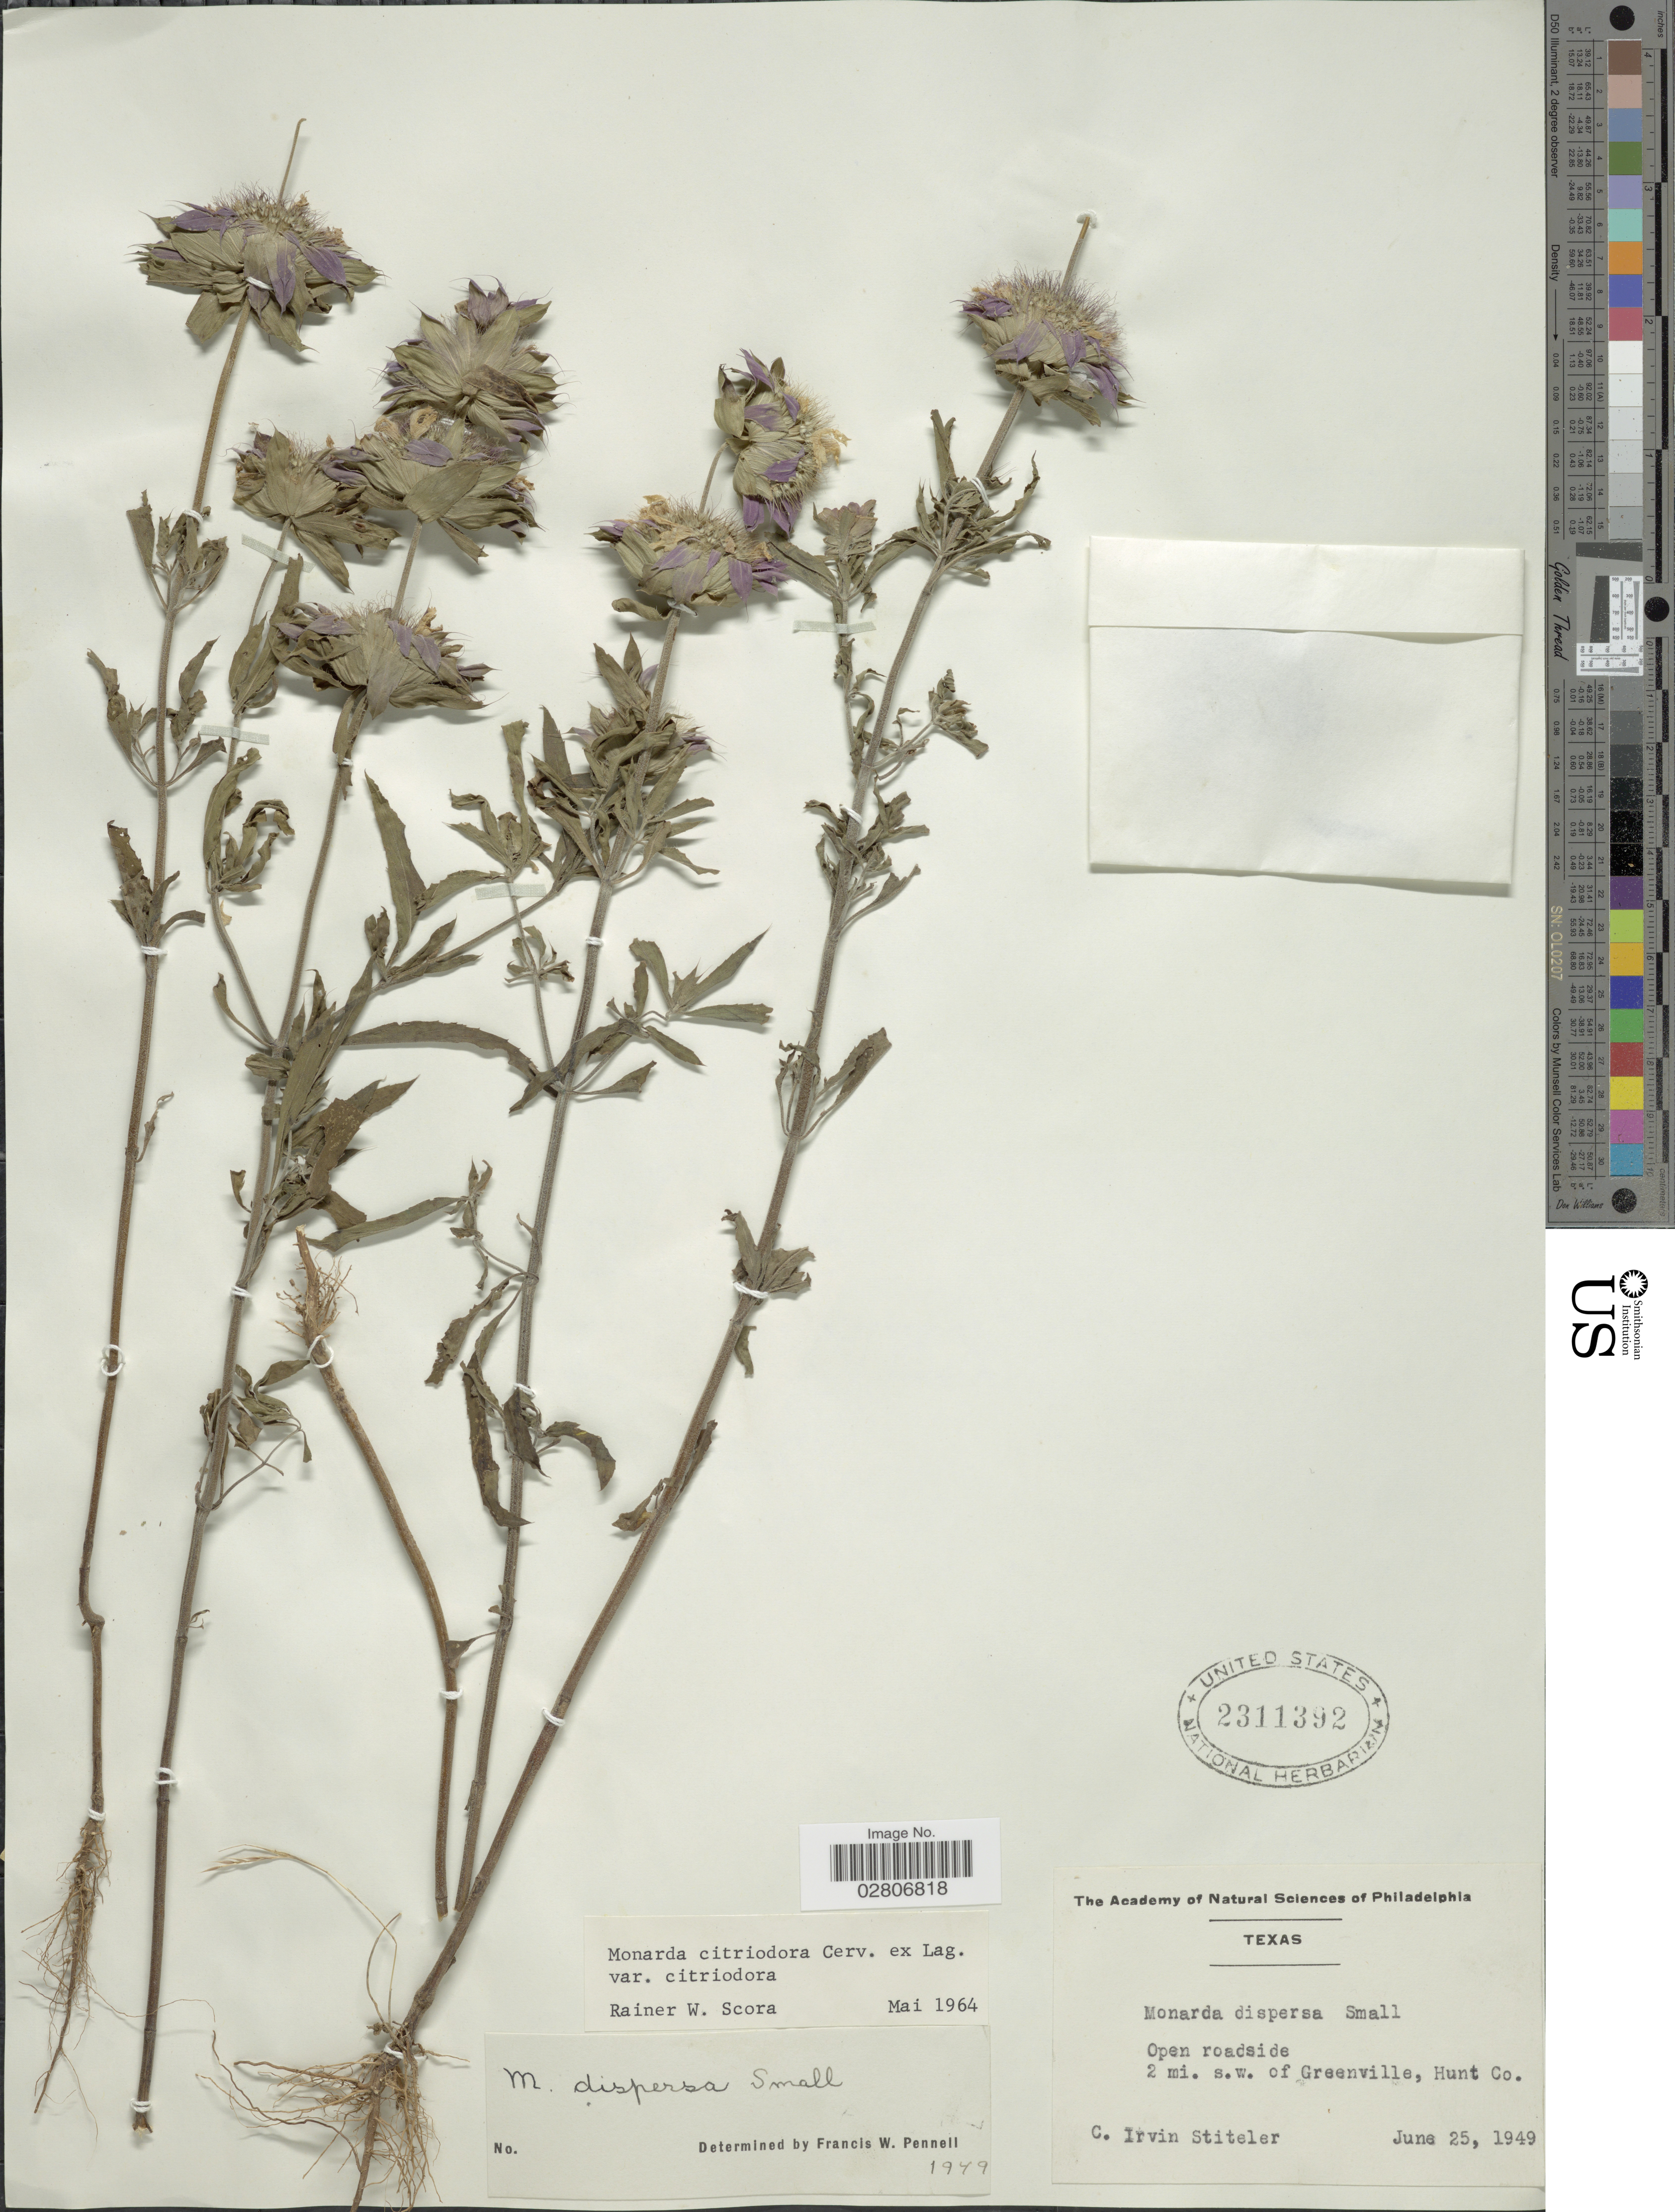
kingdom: Plantae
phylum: Tracheophyta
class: Magnoliopsida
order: Lamiales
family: Lamiaceae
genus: Monarda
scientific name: Monarda citriodora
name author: Cerv. ex Lag.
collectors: C. Stiteler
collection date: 1949-06-25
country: United States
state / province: Texas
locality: Open roadside. 2 mi. s.w. of Greenville, Hunt Co.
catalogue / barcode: US 2311392